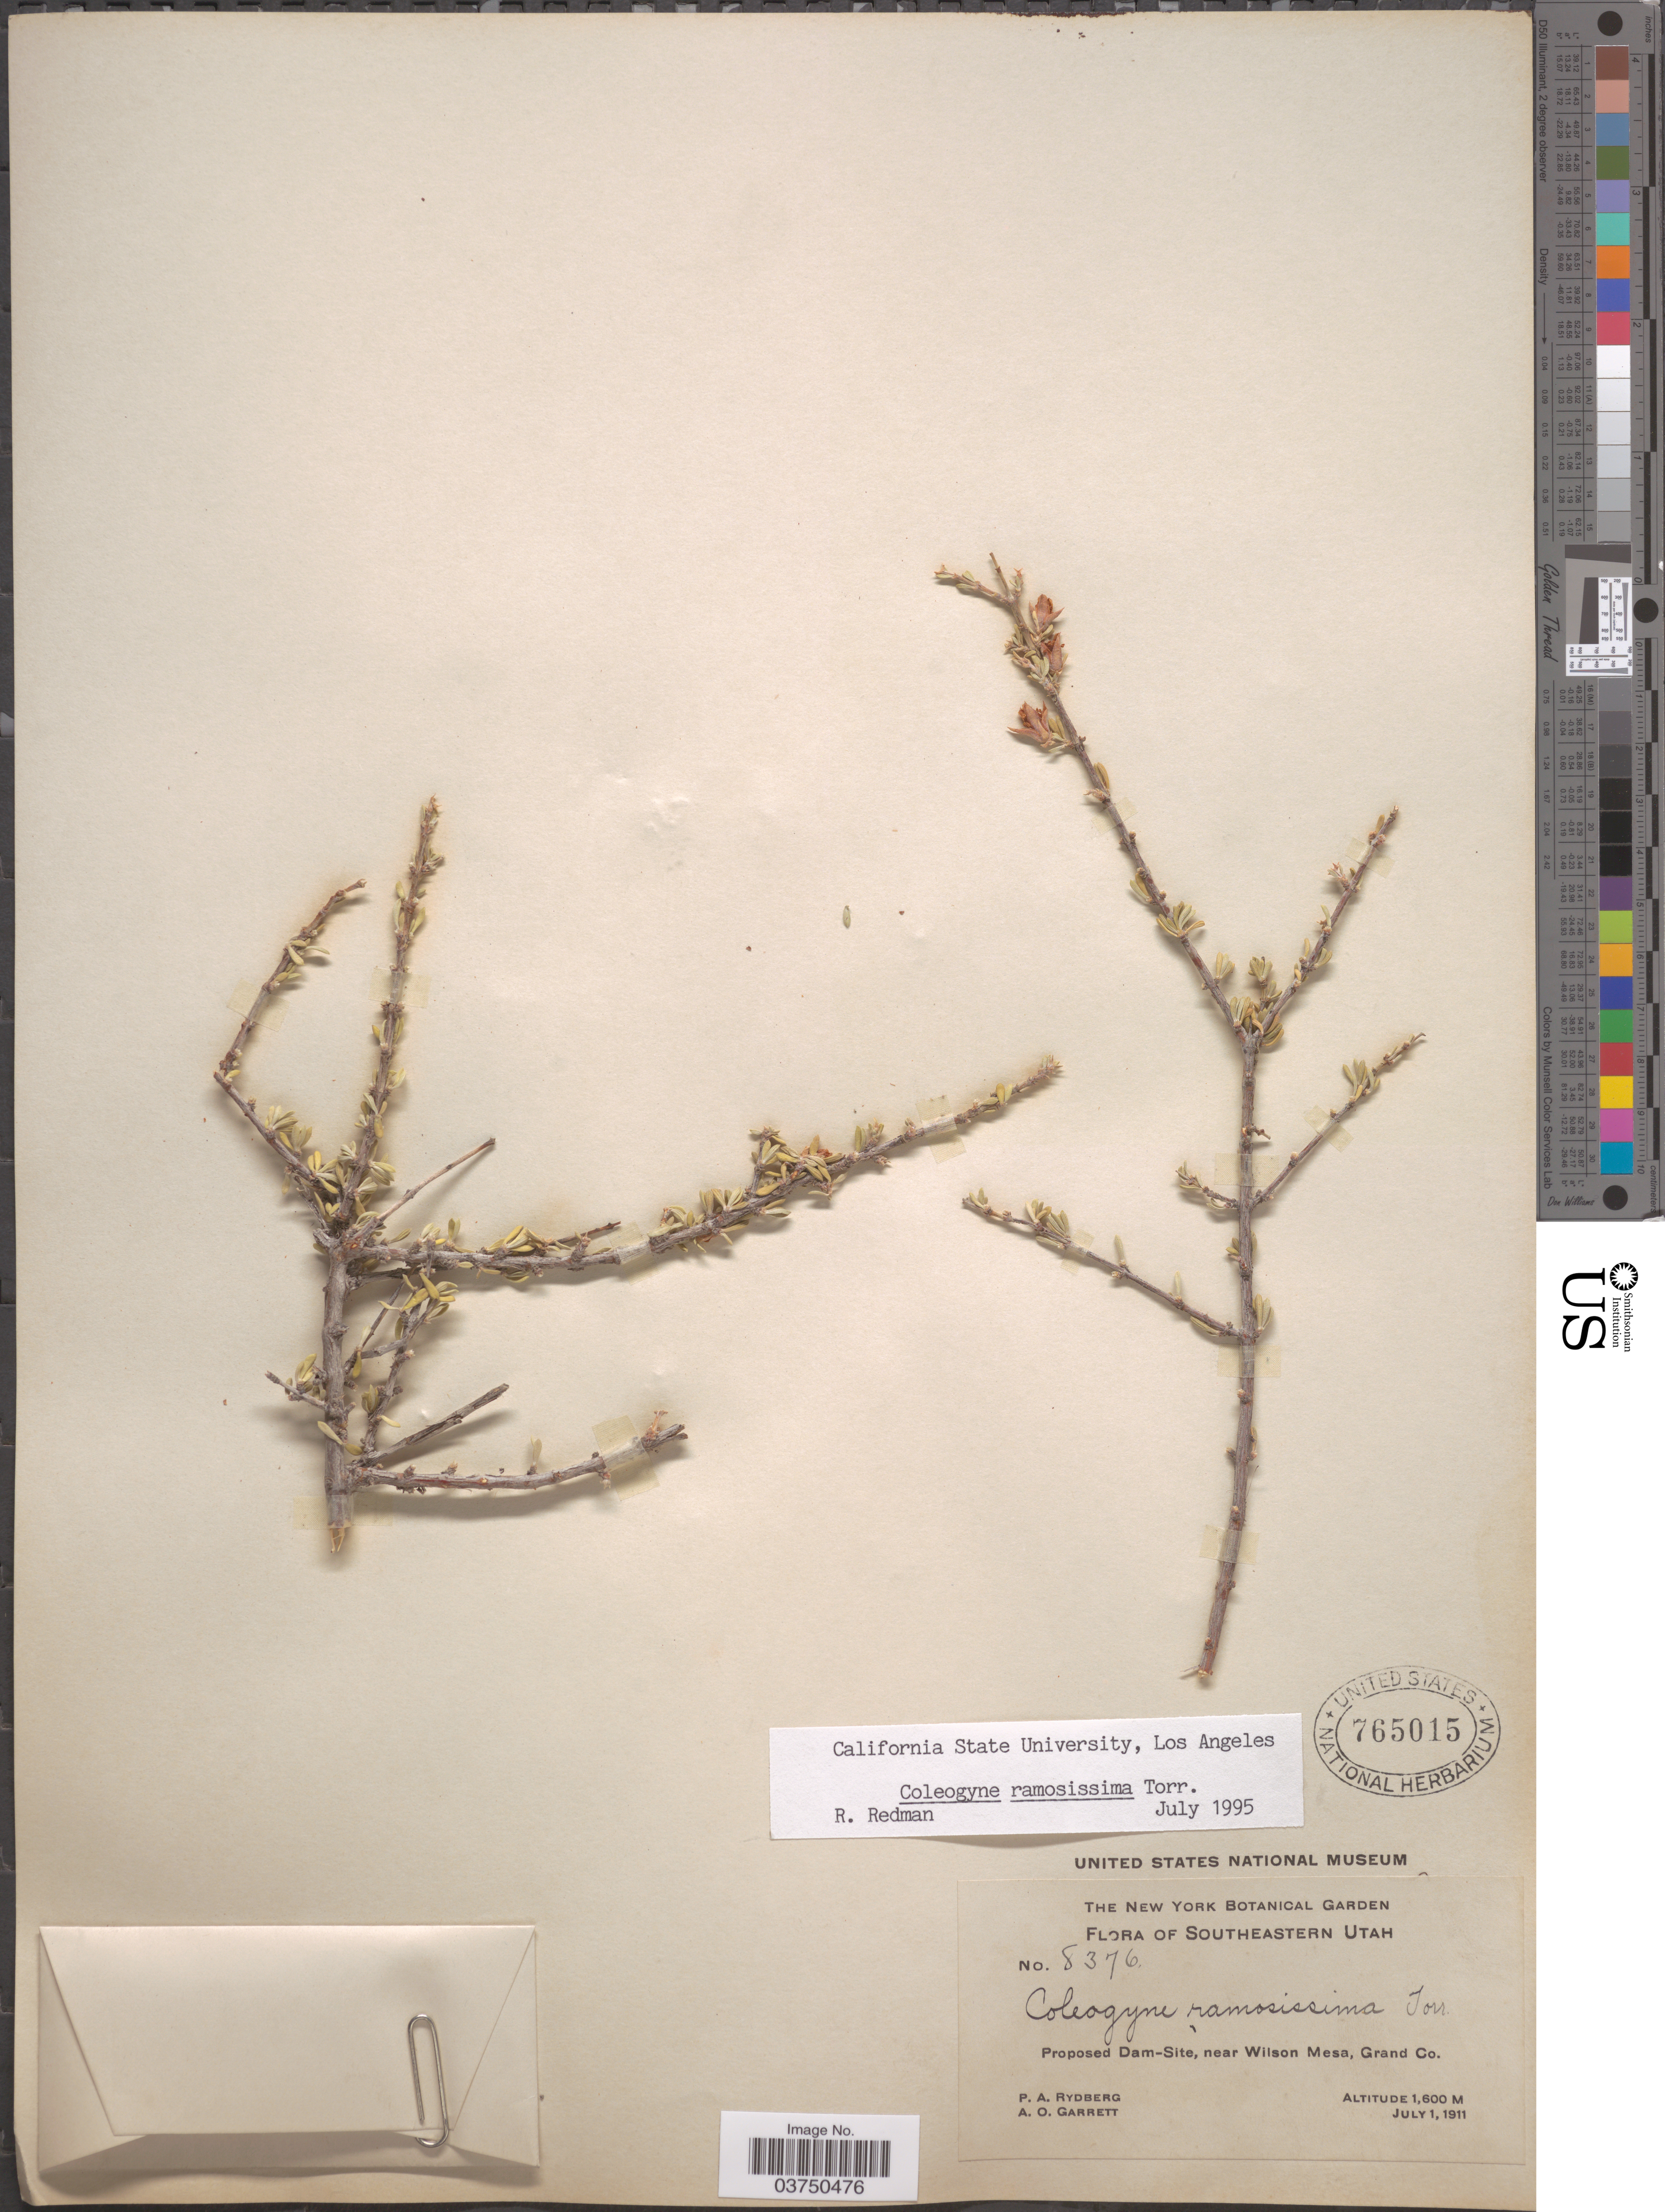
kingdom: Plantae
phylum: Tracheophyta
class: Magnoliopsida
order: Rosales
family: Rosaceae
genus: Coleogyne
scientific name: Coleogyne ramosissima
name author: Torr.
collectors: P. A. Rydberg & A. O. Garrett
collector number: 8376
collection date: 1911-07-01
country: United States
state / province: Utah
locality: Southeastern Utah. Proposed Dam-Site, near Wilson Mesa, Grand Co.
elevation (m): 1600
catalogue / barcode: US 765015